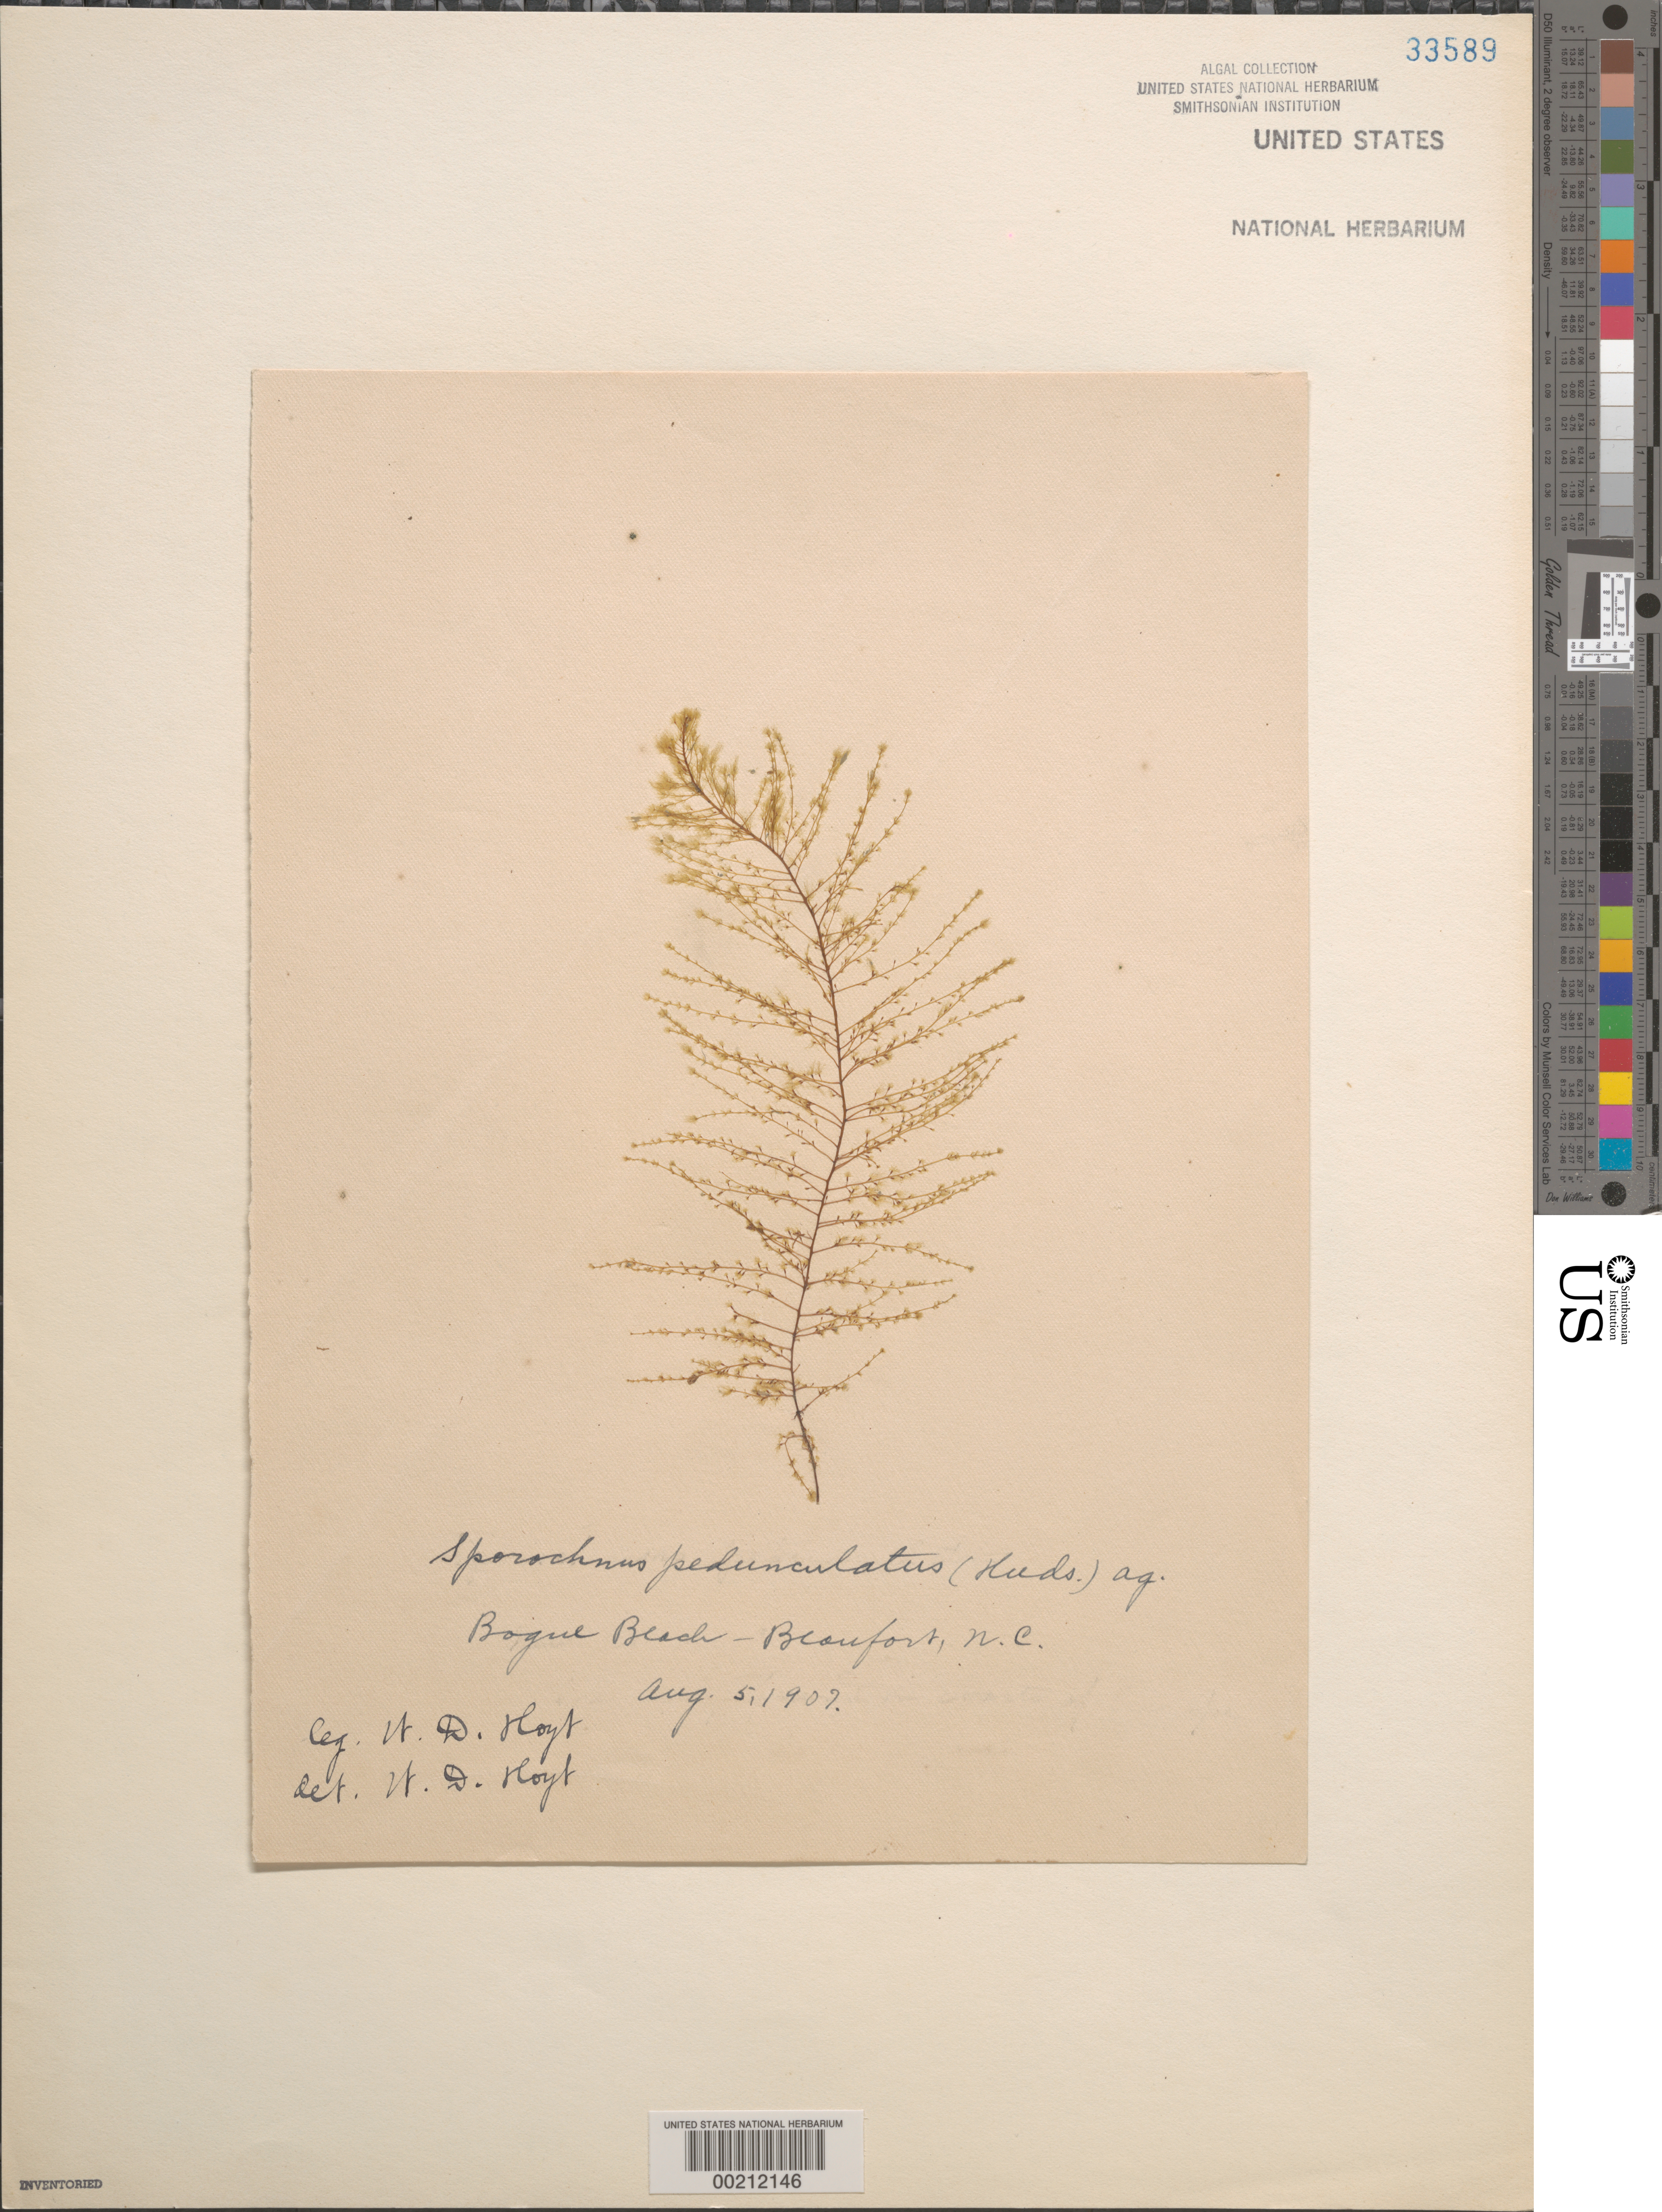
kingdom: Chromista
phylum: Ochrophyta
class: Phaeophyceae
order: Sporochnales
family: Sporochnaceae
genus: Sporochnus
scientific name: Sporochnus pedunculatus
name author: (Huds.) C. Agardh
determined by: Hoyt, W. D.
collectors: W. D. Hoyt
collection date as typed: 05 Aug 1907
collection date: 1907-08-05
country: United States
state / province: North Carolina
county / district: Carteret County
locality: Beaufort, Bogue Beach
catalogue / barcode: US 33589